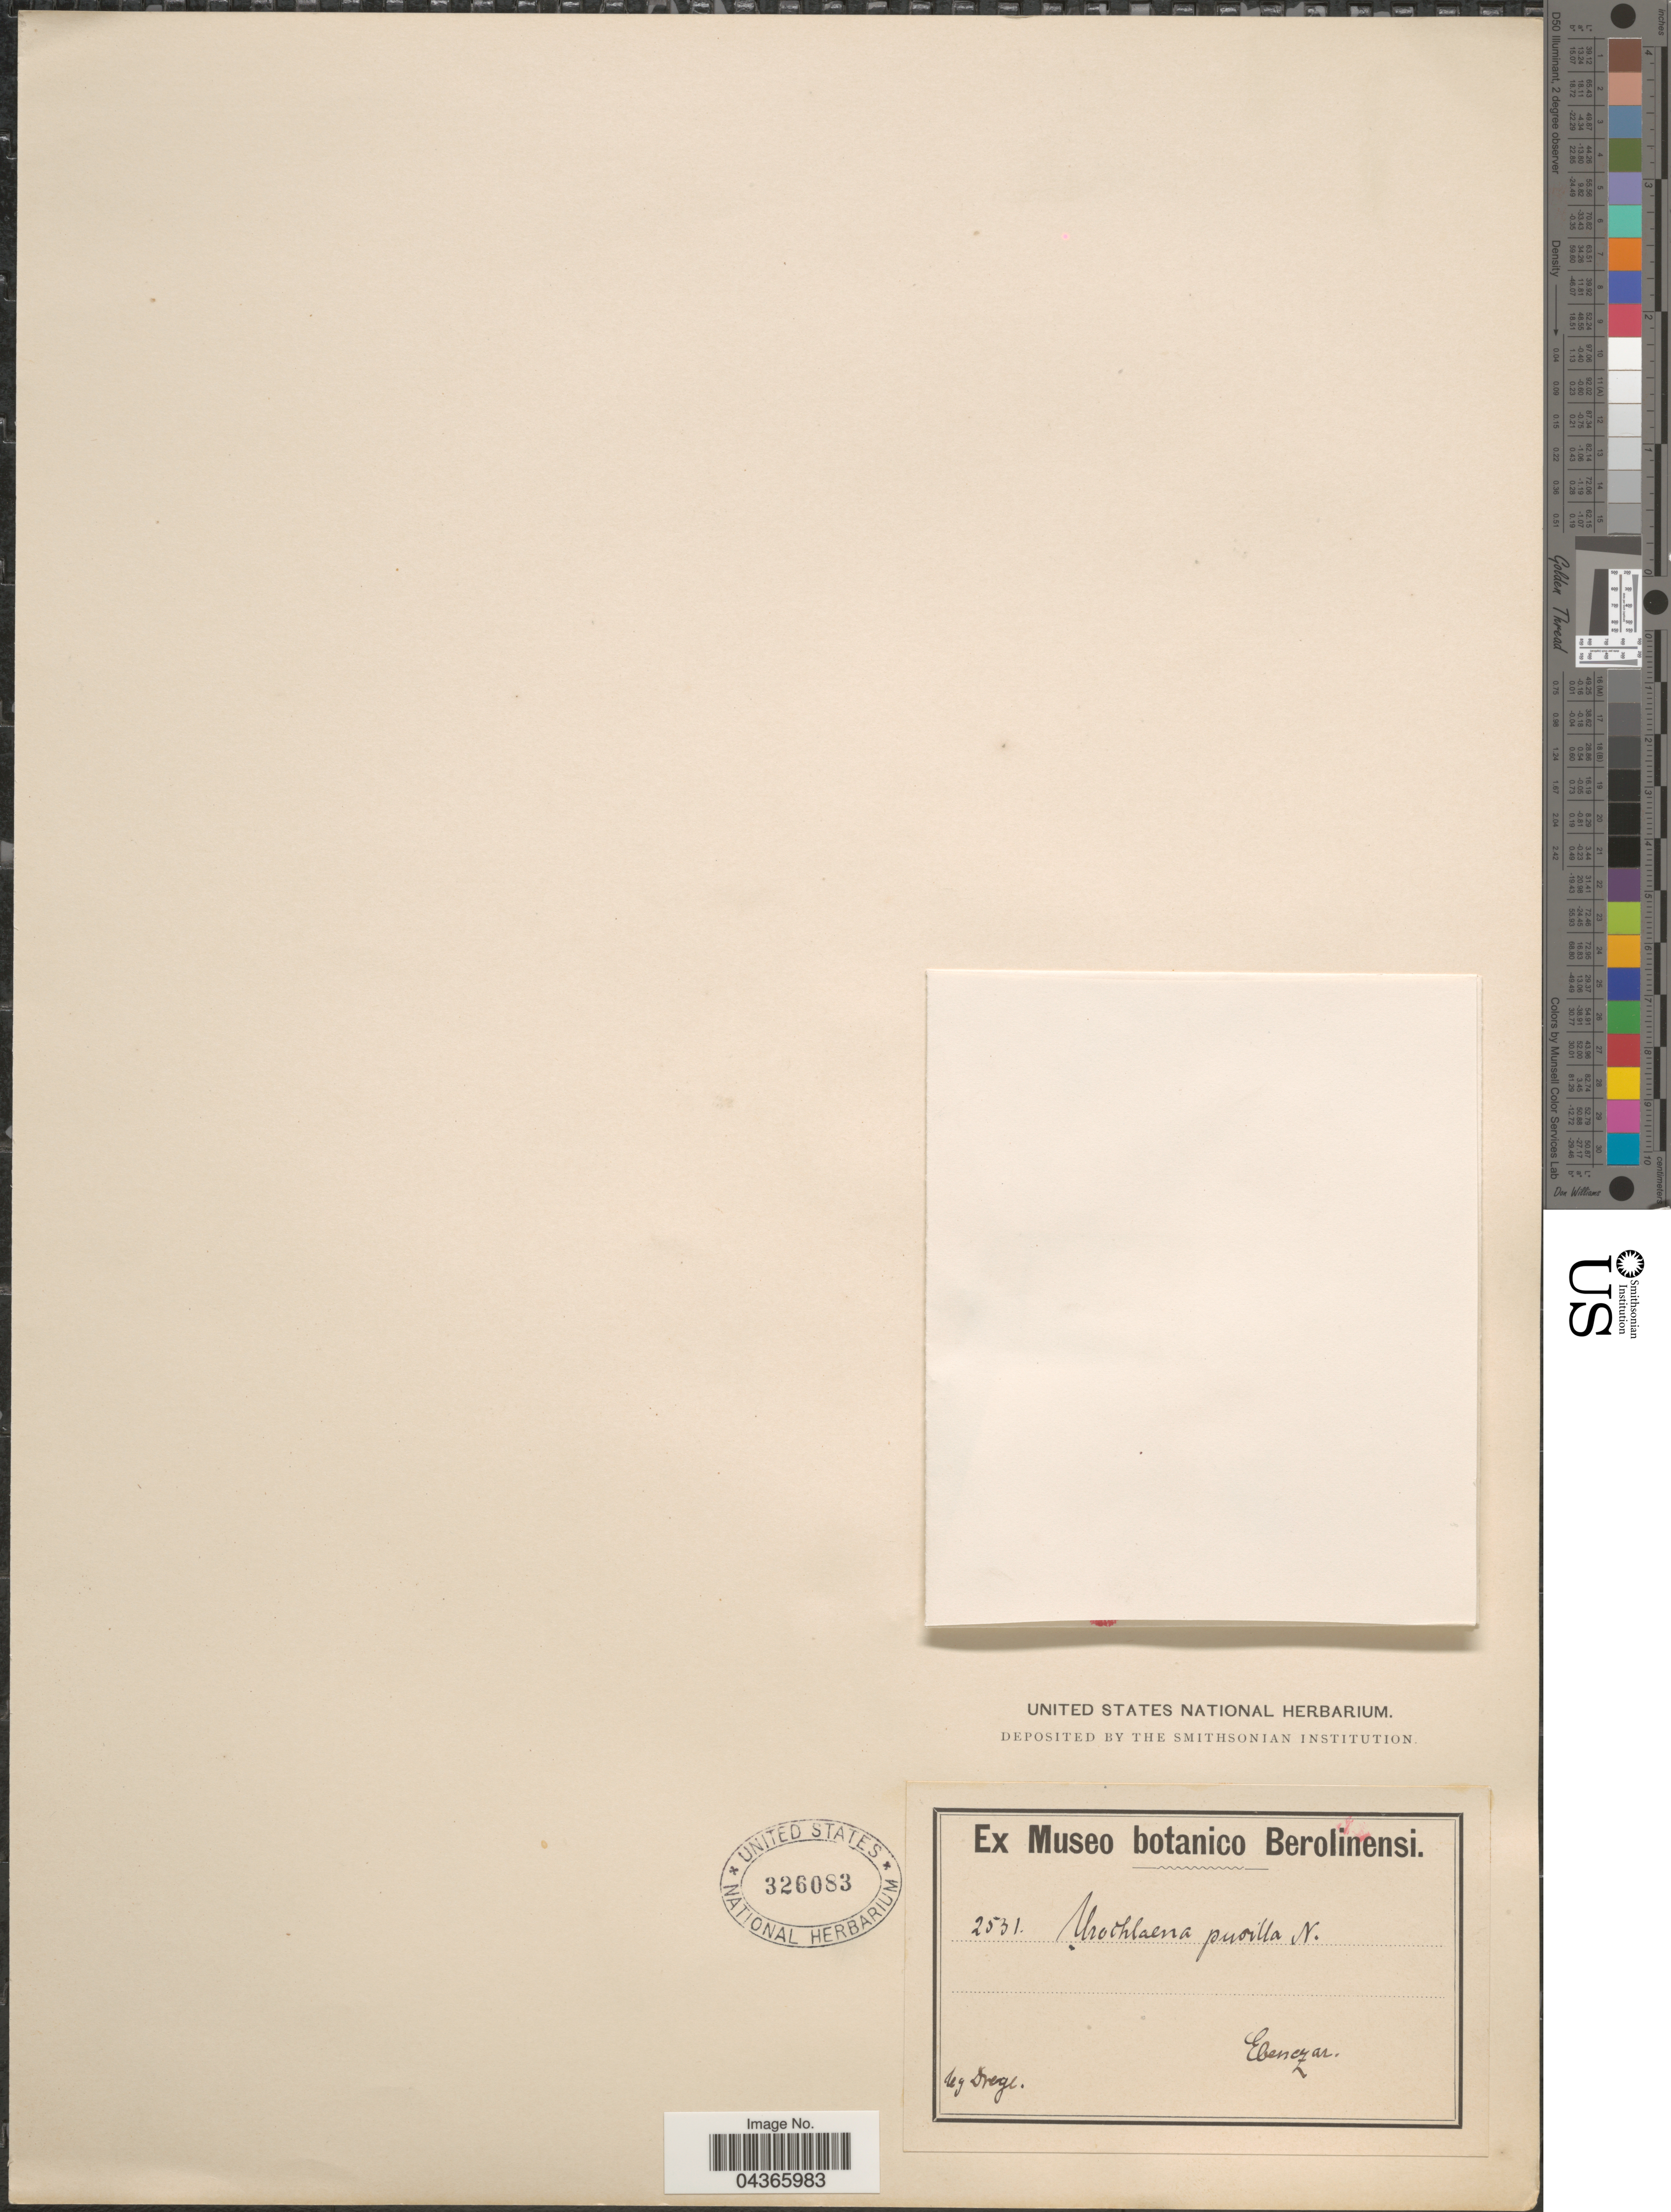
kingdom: Plantae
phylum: Tracheophyta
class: Liliopsida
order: Poales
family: Poaceae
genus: Tribolium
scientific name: Tribolium pusillum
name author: (Nees) H.P. Linder & Davidse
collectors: Drege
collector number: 2531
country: South Africa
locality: Ebenezar.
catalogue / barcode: US 326083